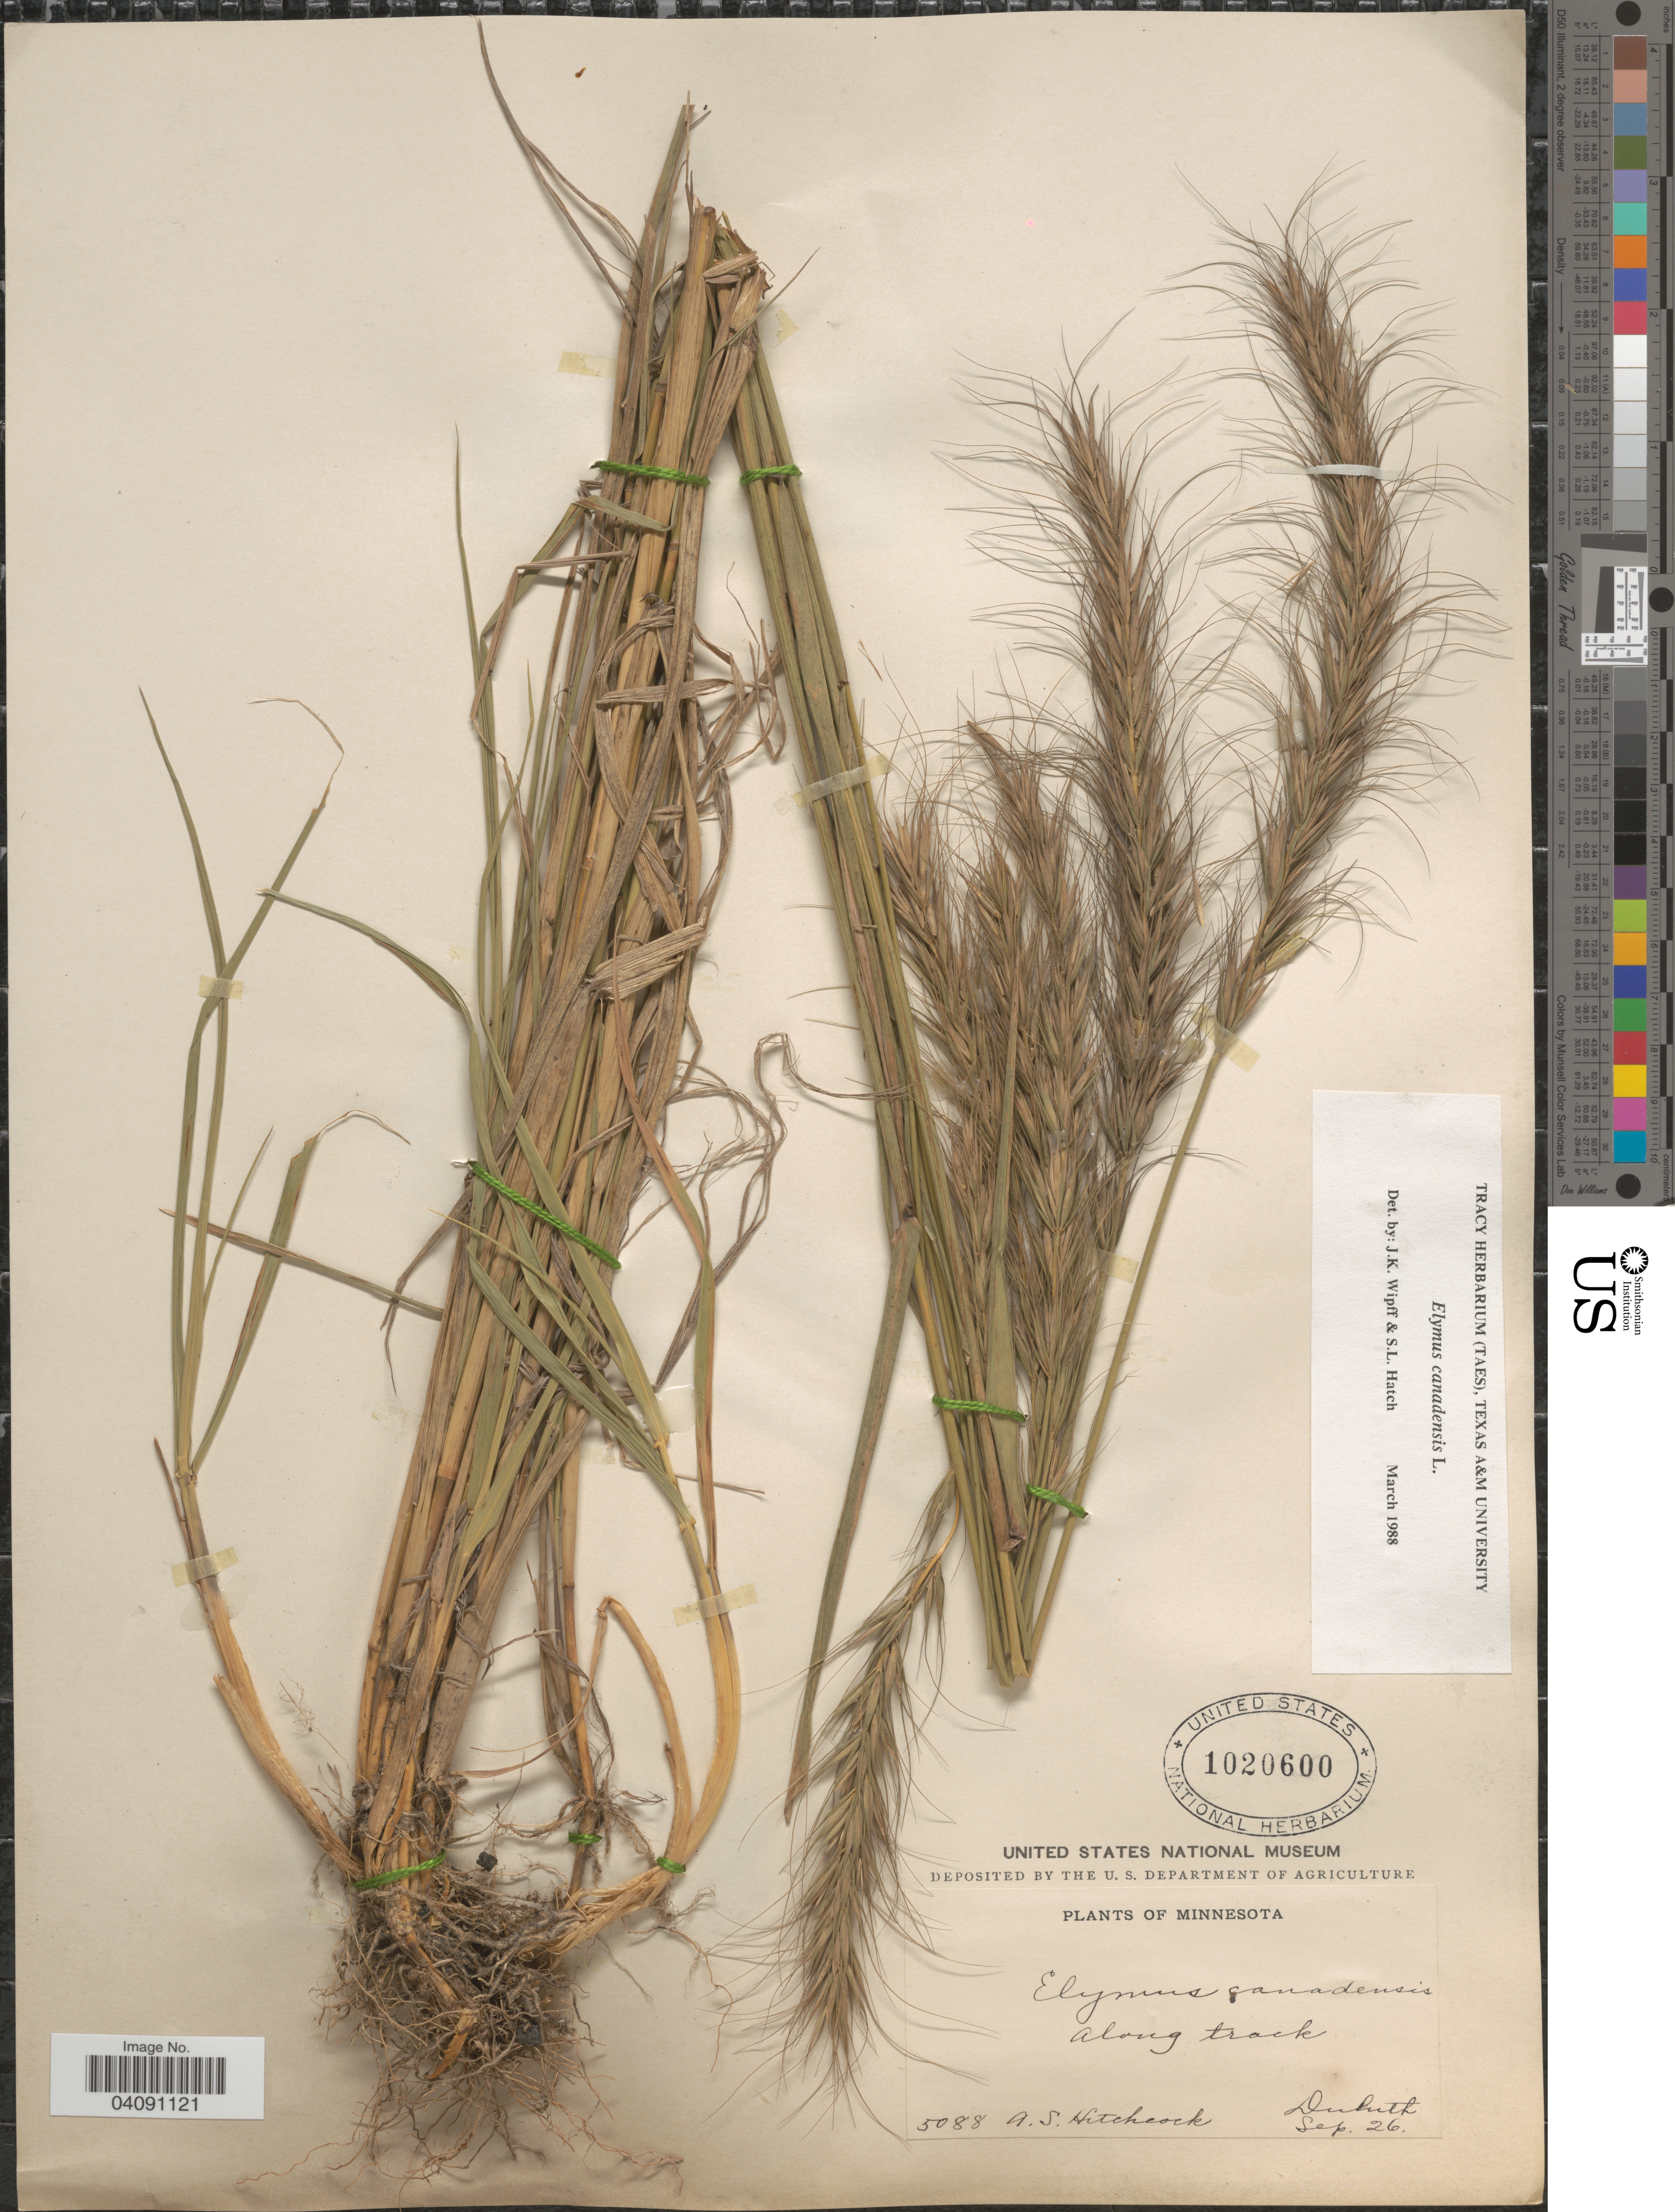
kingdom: Plantae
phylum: Tracheophyta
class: Liliopsida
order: Poales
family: Poaceae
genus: Elymus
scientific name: Elymus canadensis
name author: L.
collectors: A. S. Hitchcock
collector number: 5088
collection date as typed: Transcribed d/m/y: /9/26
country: United States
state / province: Minnesota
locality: Along track. Duluth.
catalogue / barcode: US 1020600